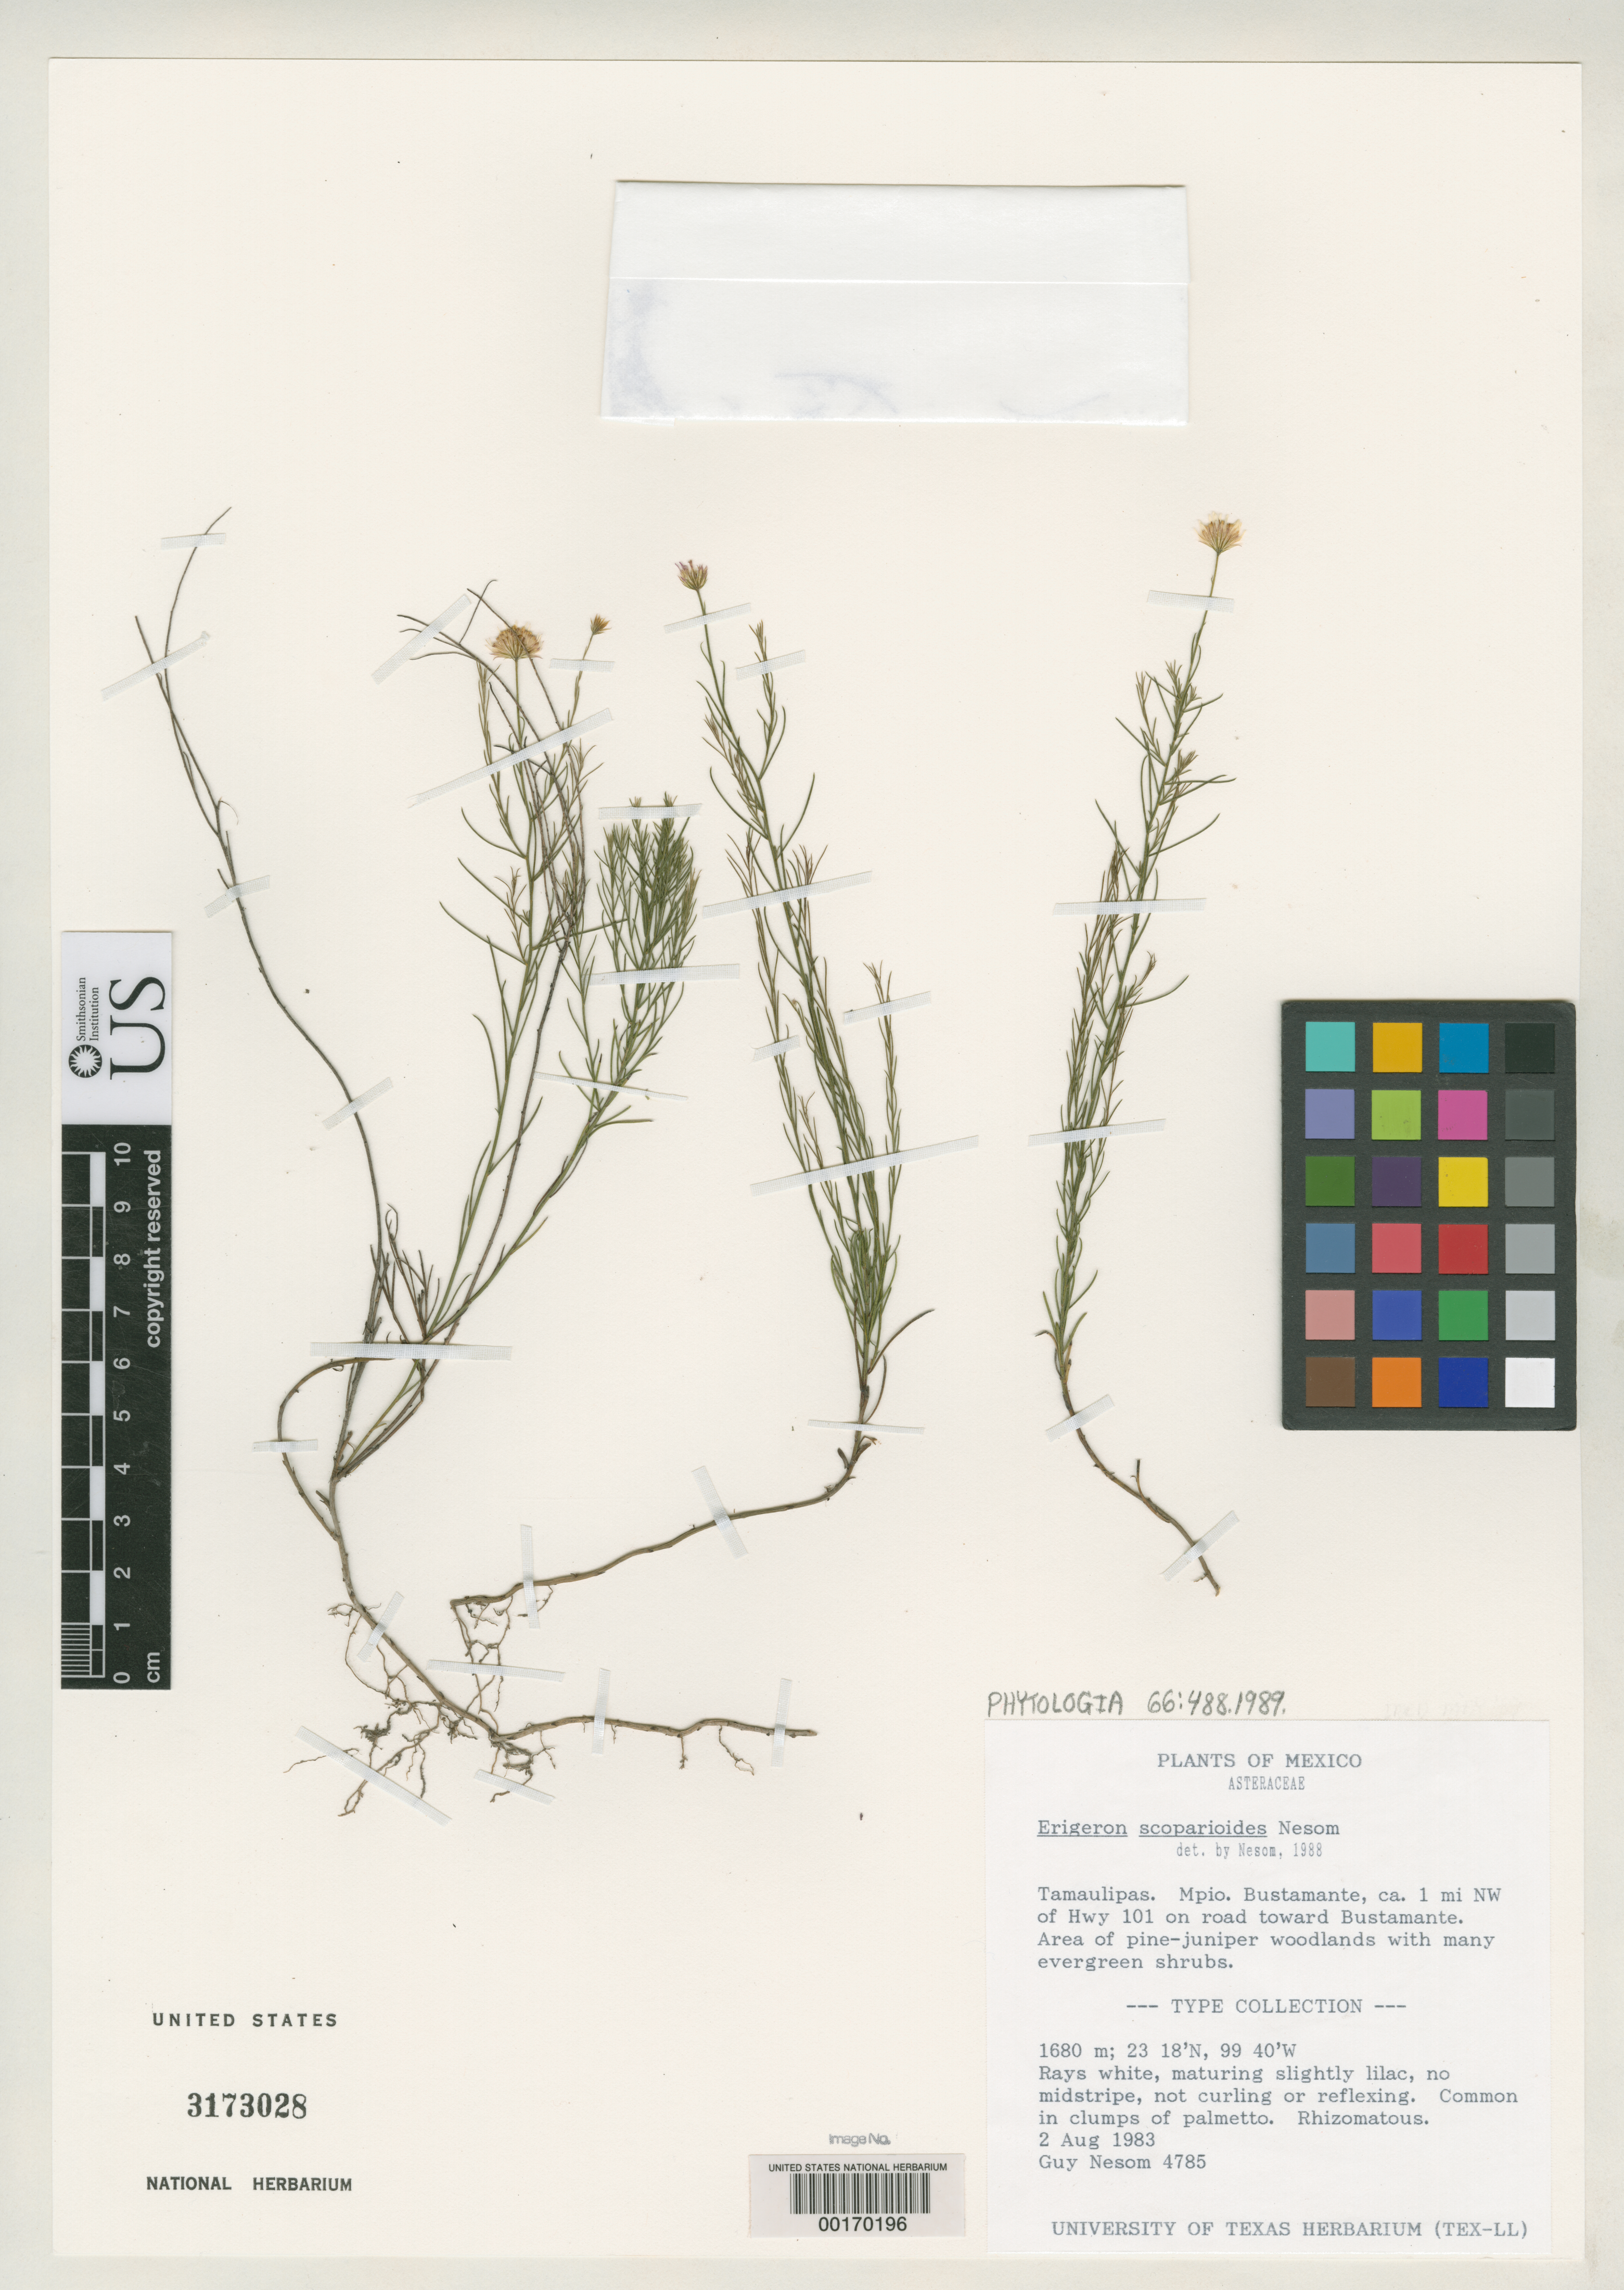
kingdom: Plantae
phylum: Tracheophyta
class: Magnoliopsida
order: Asterales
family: Asteraceae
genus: Erigeron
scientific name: Erigeron scoparioides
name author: G.L. Nesom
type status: Isotype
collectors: G. L. Nesom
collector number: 4785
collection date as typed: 02 Aug 1983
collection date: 1983-08-02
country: Mexico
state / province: Tamaulipas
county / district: Bustamante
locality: Ca. 1 mi NW of Highway 101 on road toward Bustamante.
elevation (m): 2000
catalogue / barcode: US 3173028